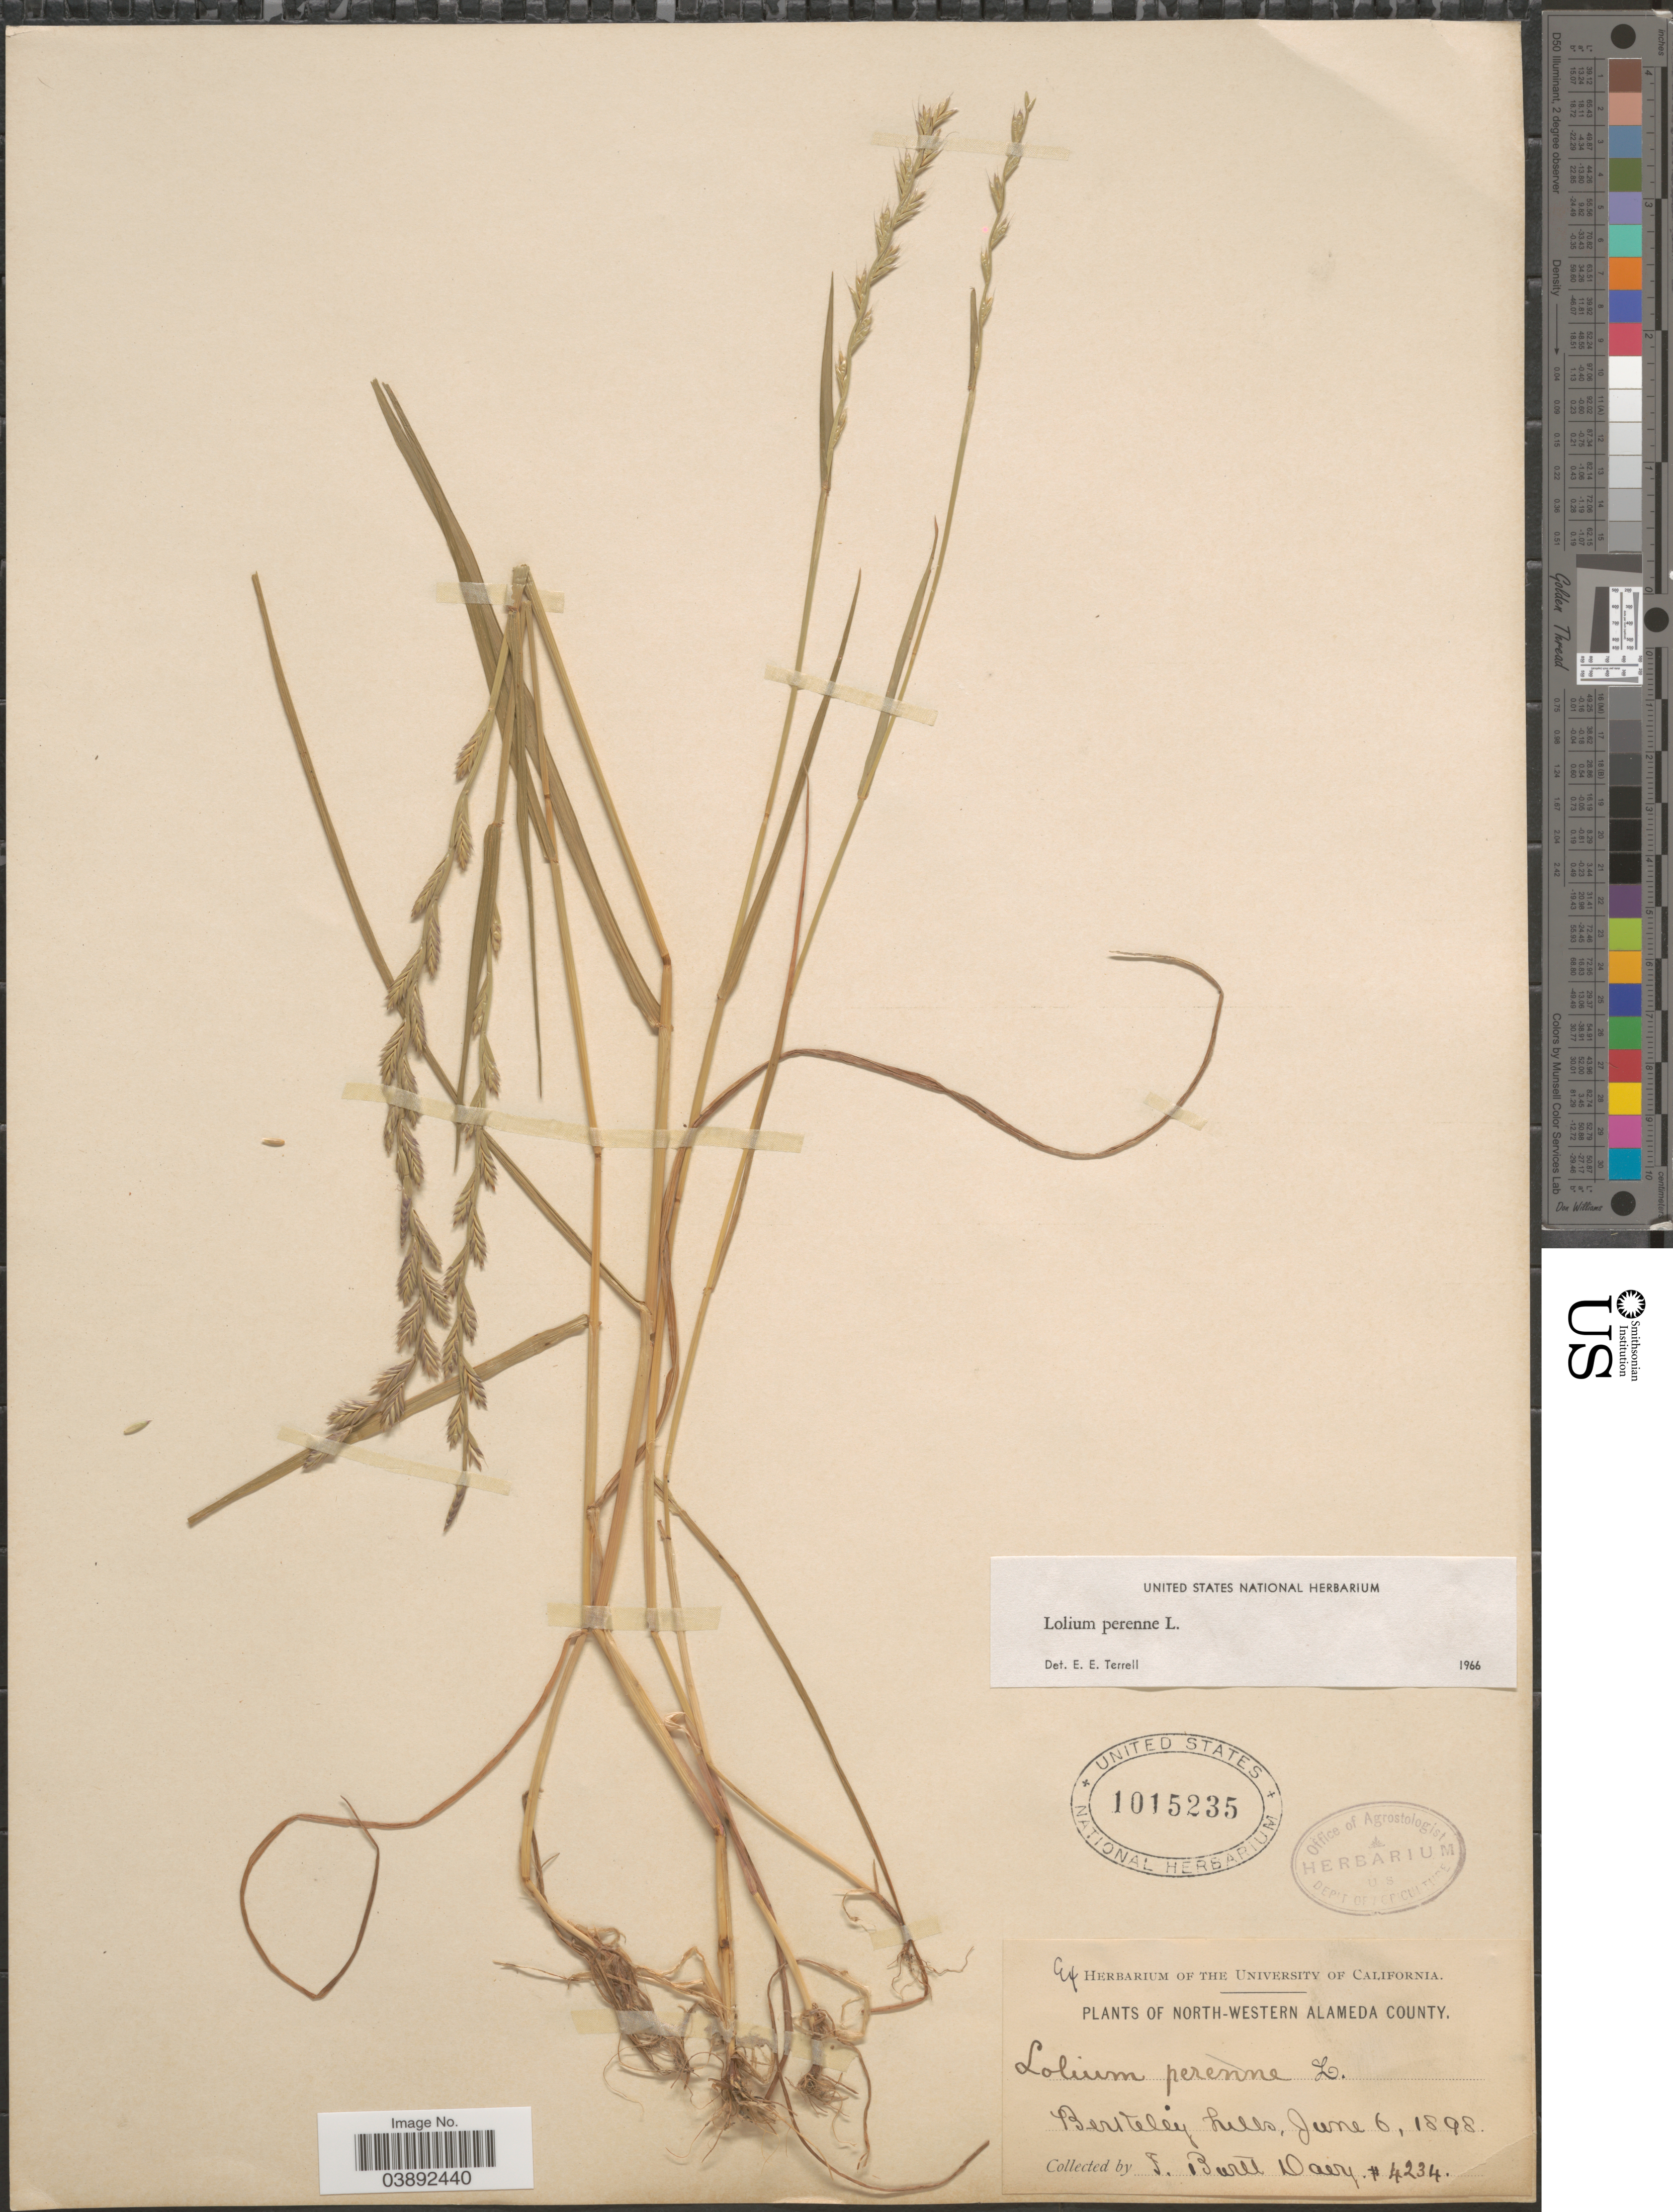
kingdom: Plantae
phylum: Tracheophyta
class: Liliopsida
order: Poales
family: Poaceae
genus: Lolium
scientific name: Lolium perenne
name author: L.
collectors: J. Burtt Davy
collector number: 4234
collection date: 1898-06-06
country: United States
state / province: California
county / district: Alameda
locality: North-Western Alameda County. Berkeley hills.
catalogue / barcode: US 1015235